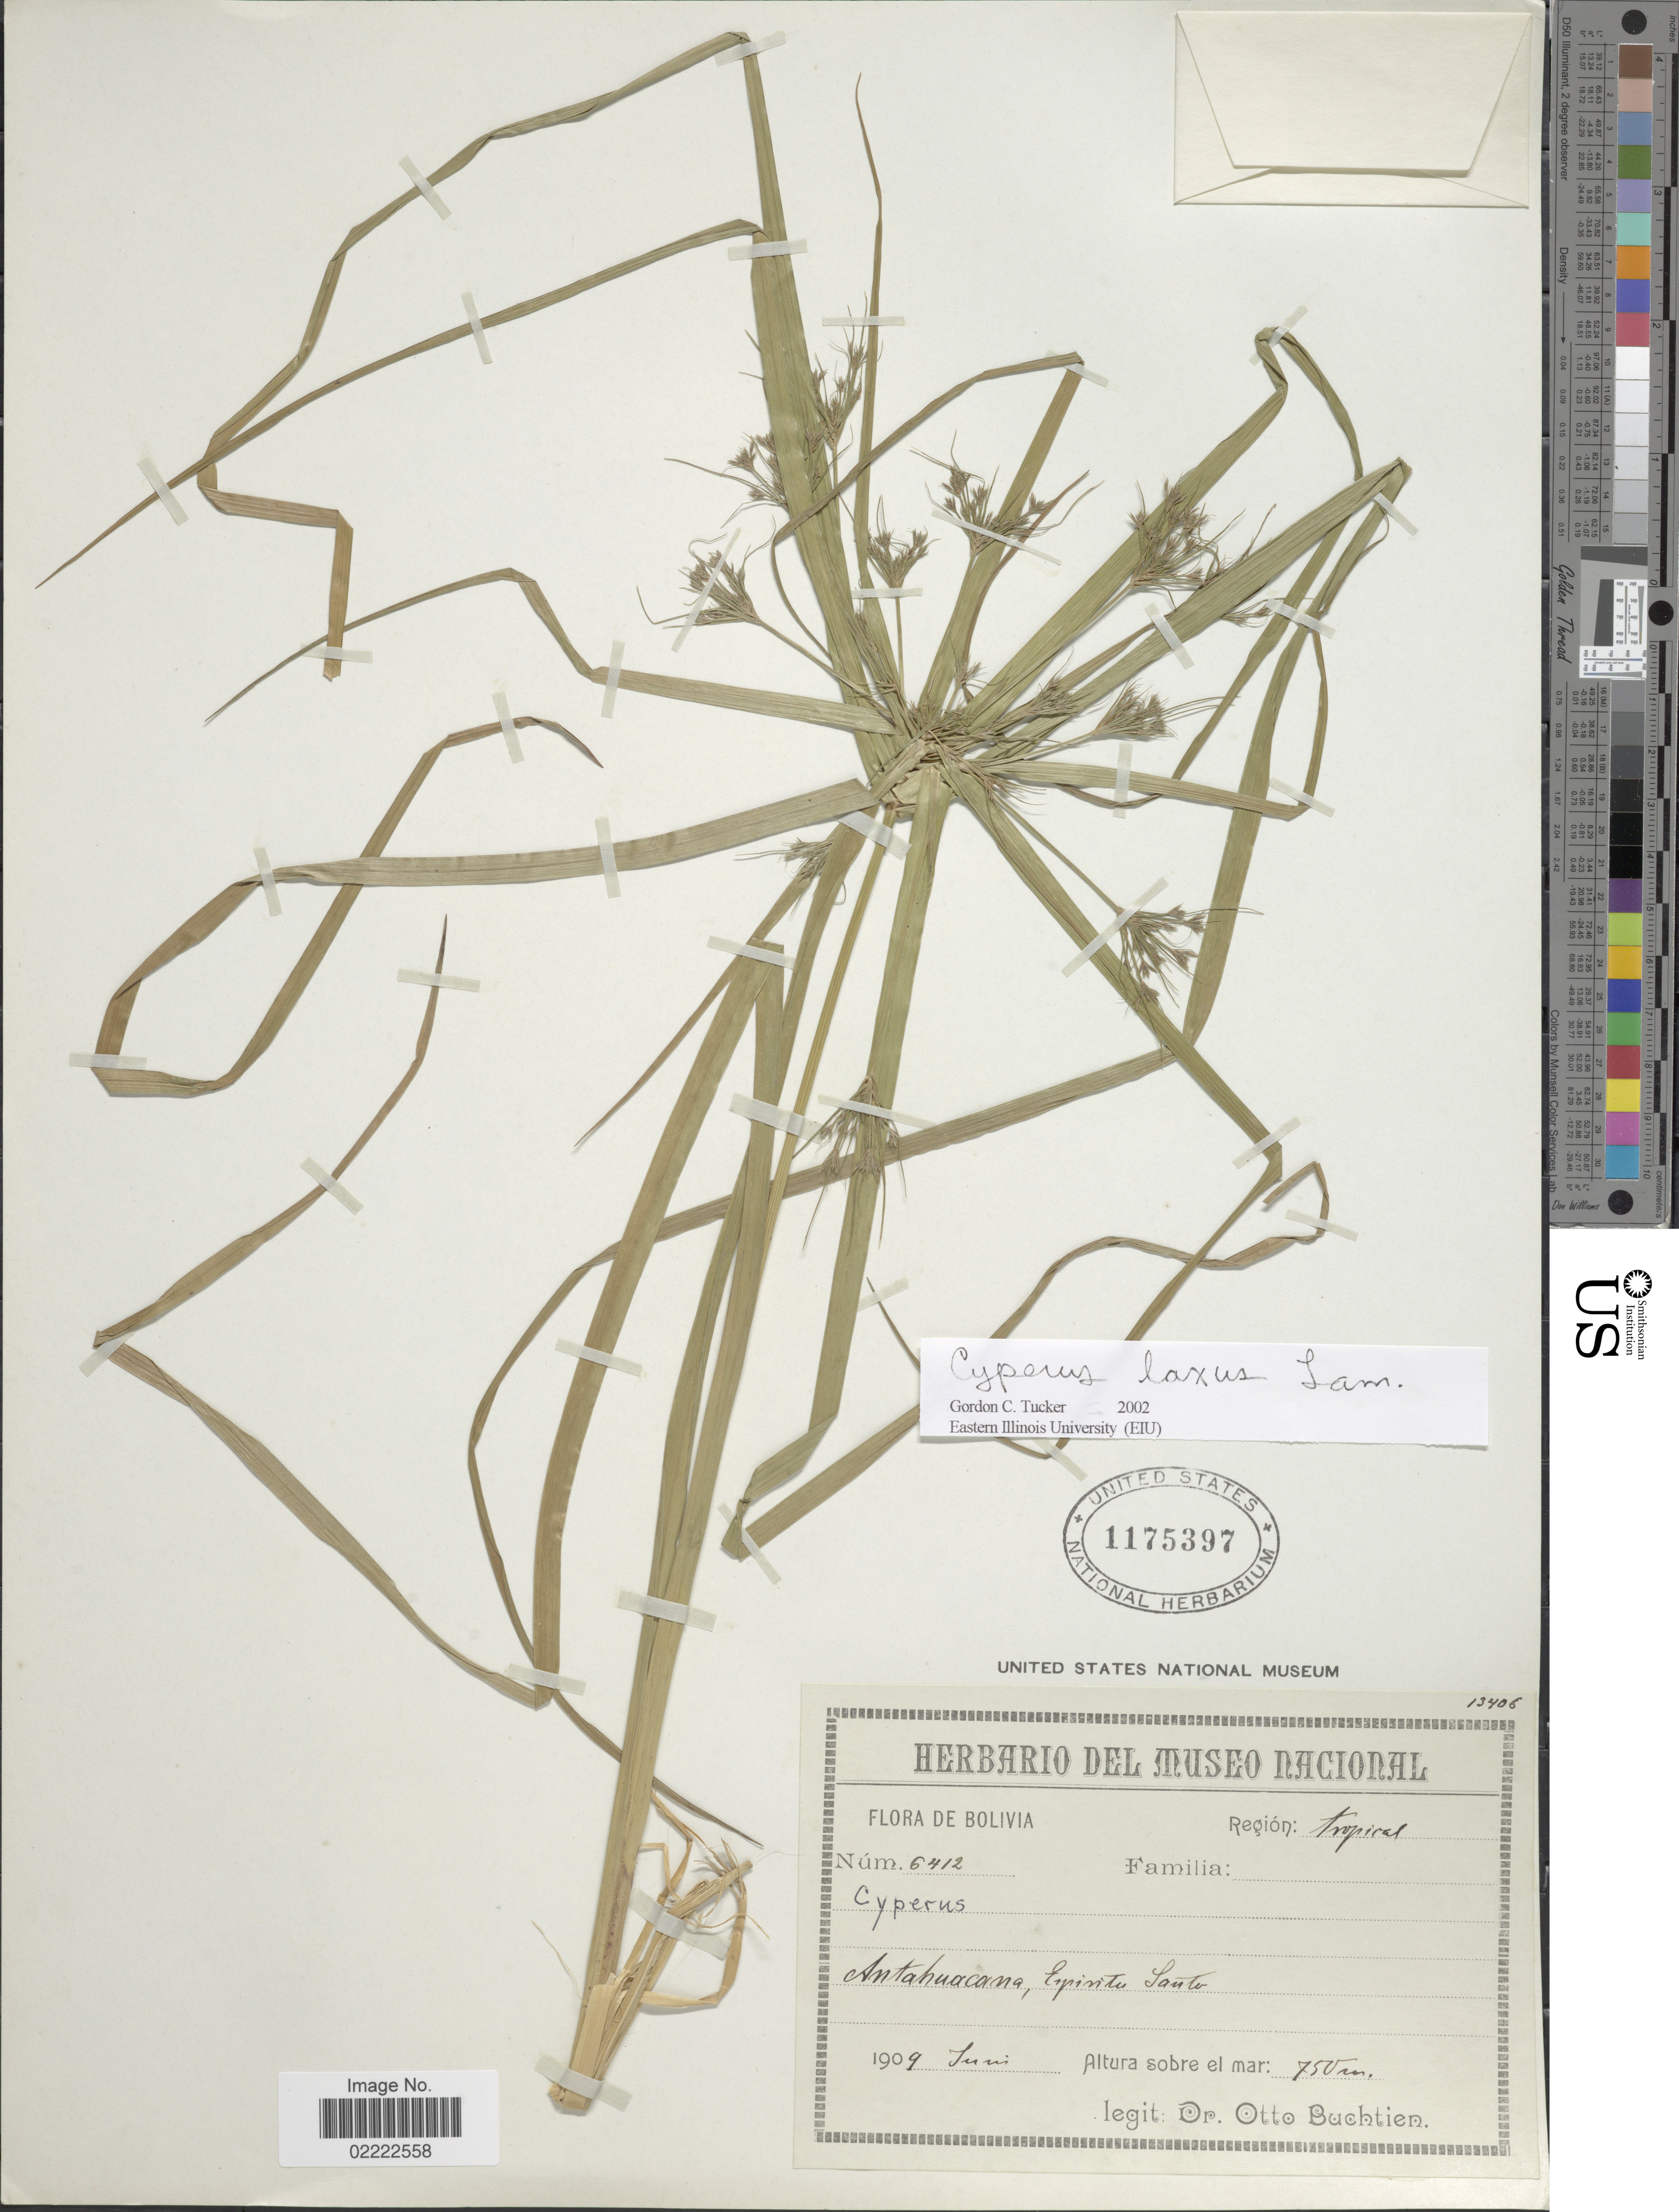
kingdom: Plantae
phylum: Tracheophyta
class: Liliopsida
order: Poales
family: Cyperaceae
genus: Cyperus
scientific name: Cyperus laxus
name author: Lam.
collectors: O. Buchtien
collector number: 6412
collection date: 1909-06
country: Bolivia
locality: Antahuacana, Espiritu Santo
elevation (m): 750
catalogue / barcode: US 1175397